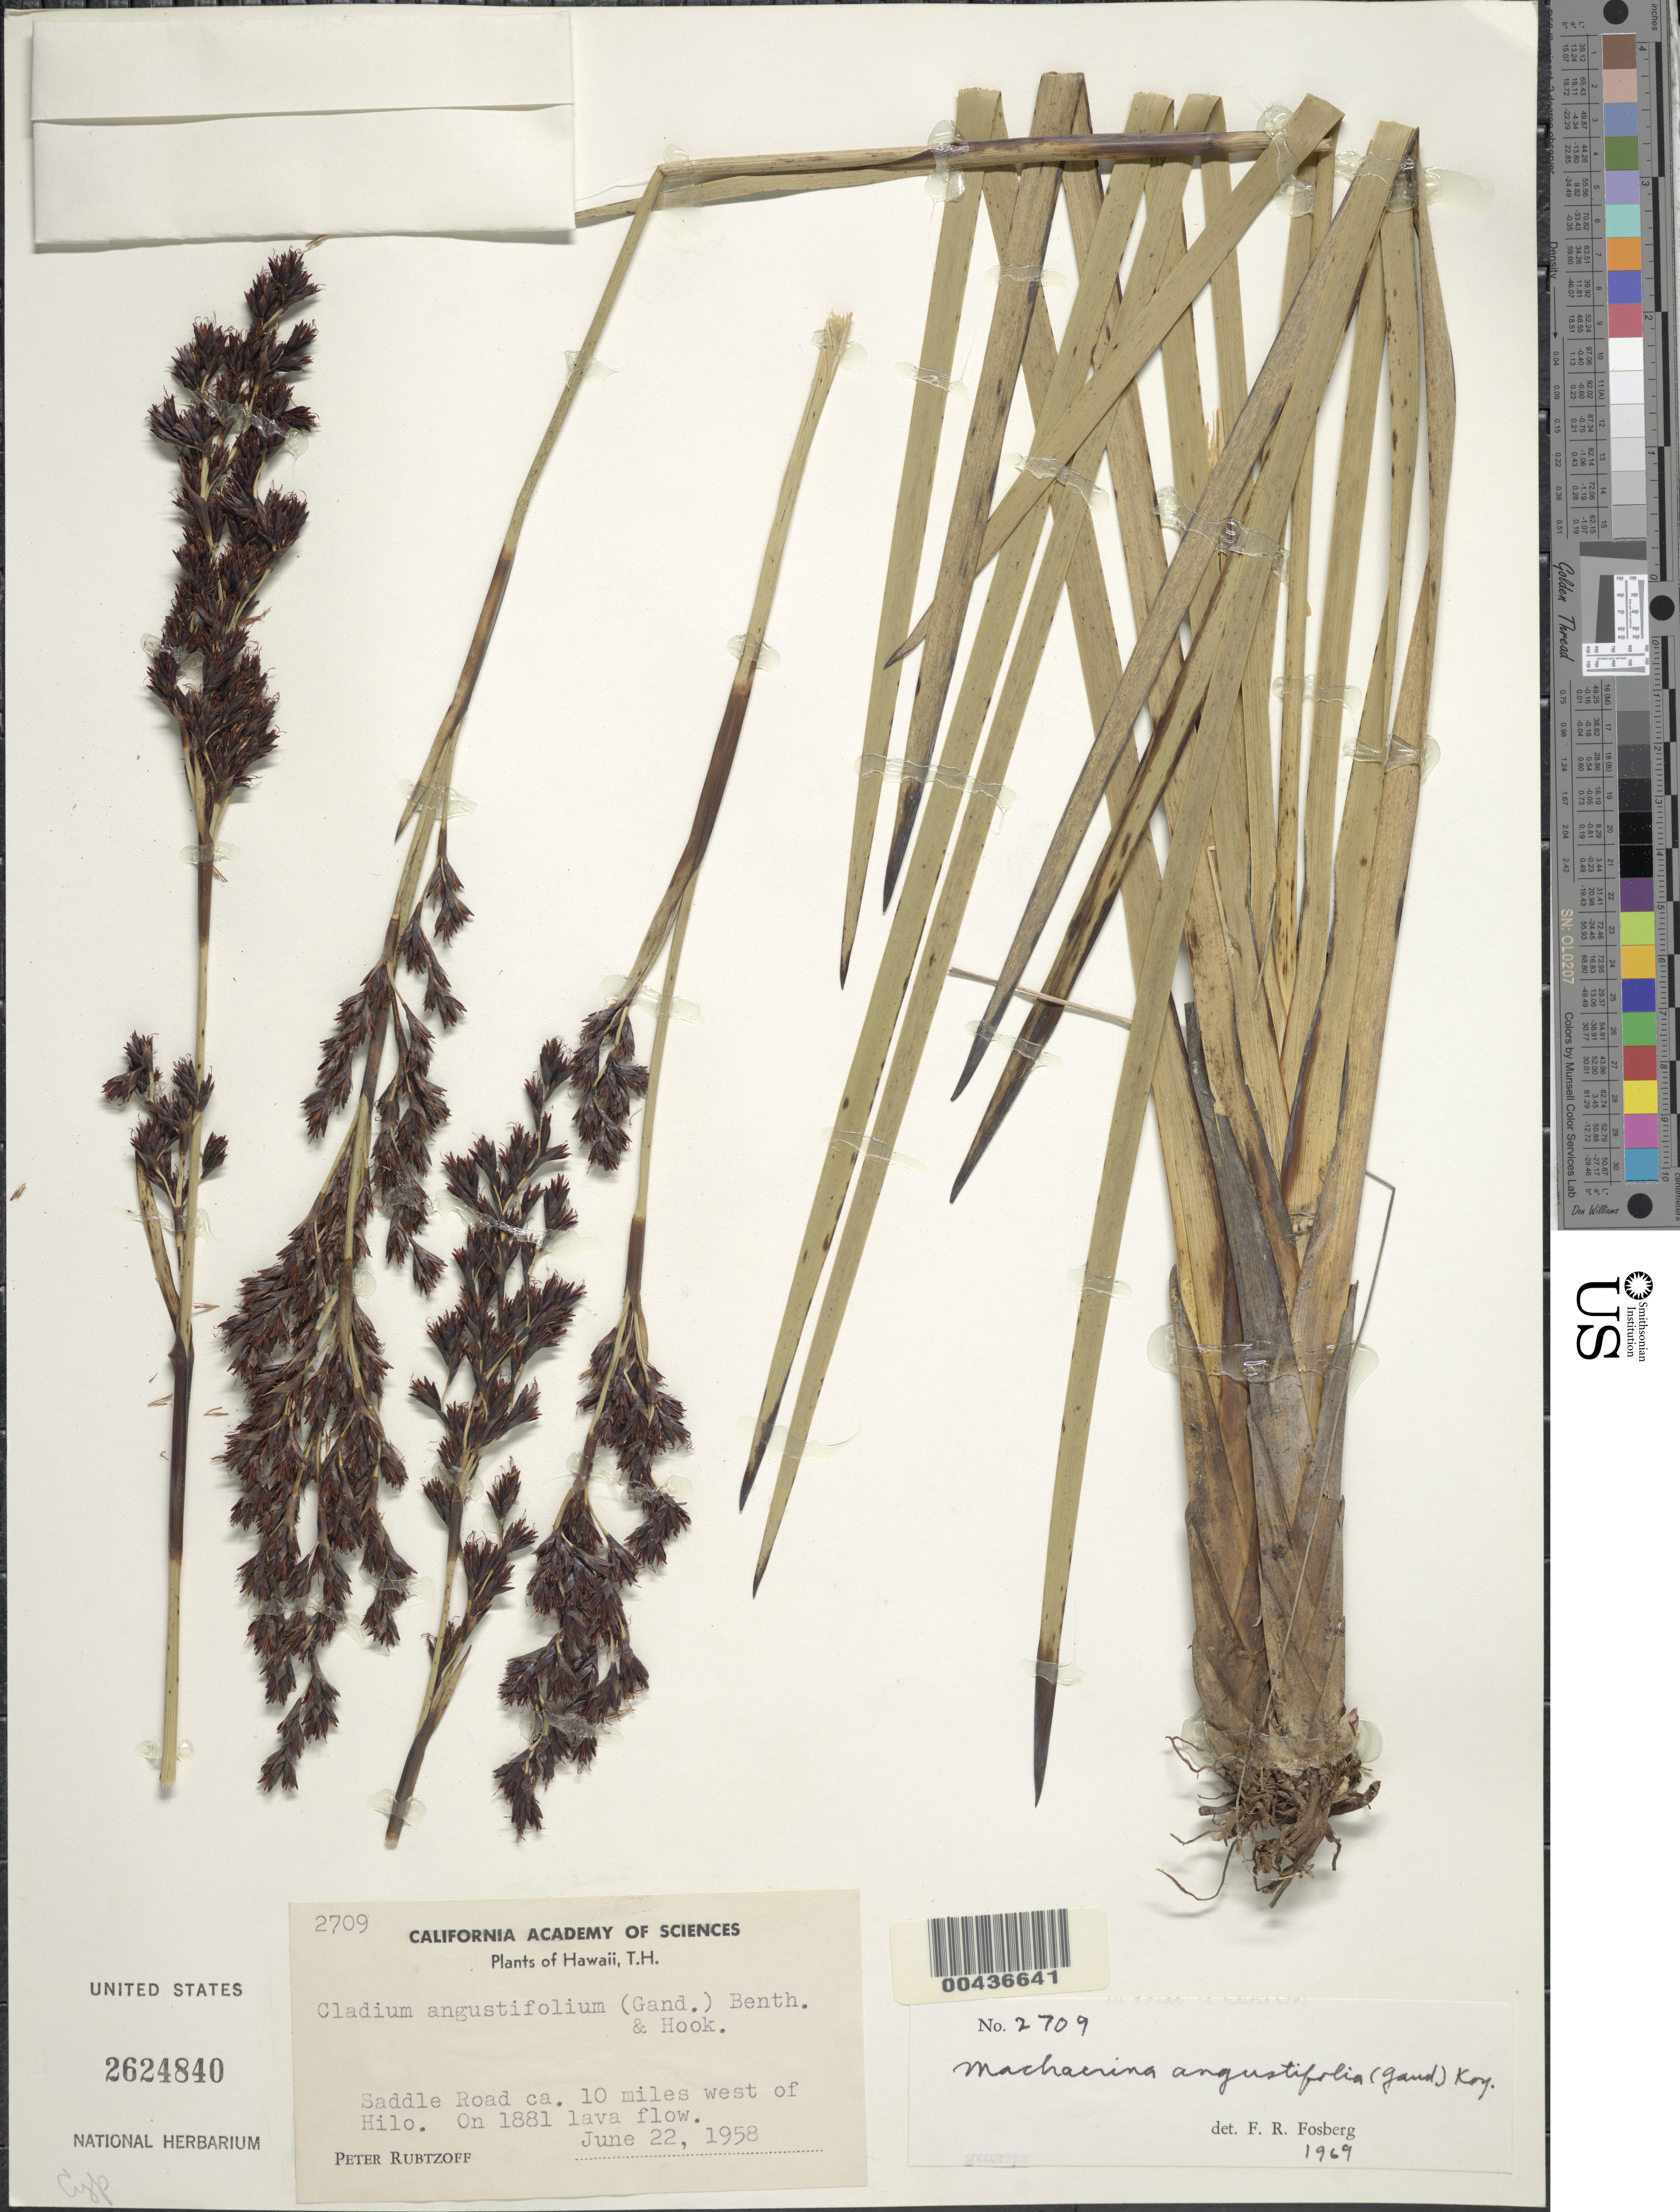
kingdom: Plantae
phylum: Tracheophyta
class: Liliopsida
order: Poales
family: Cyperaceae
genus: Machaerina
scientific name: Machaerina angustifolia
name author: (Gaudich.) T. Koyama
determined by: Fosberg, F. R.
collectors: P. Rubtzoff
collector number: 2709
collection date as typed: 22 Jun 1958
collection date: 1958-06-22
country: United States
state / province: Hawaii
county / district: Hawaii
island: Hawaii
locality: Saddle Road ca. 10 miles west of Hilo, on 1881 lava flow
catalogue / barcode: US 2624840